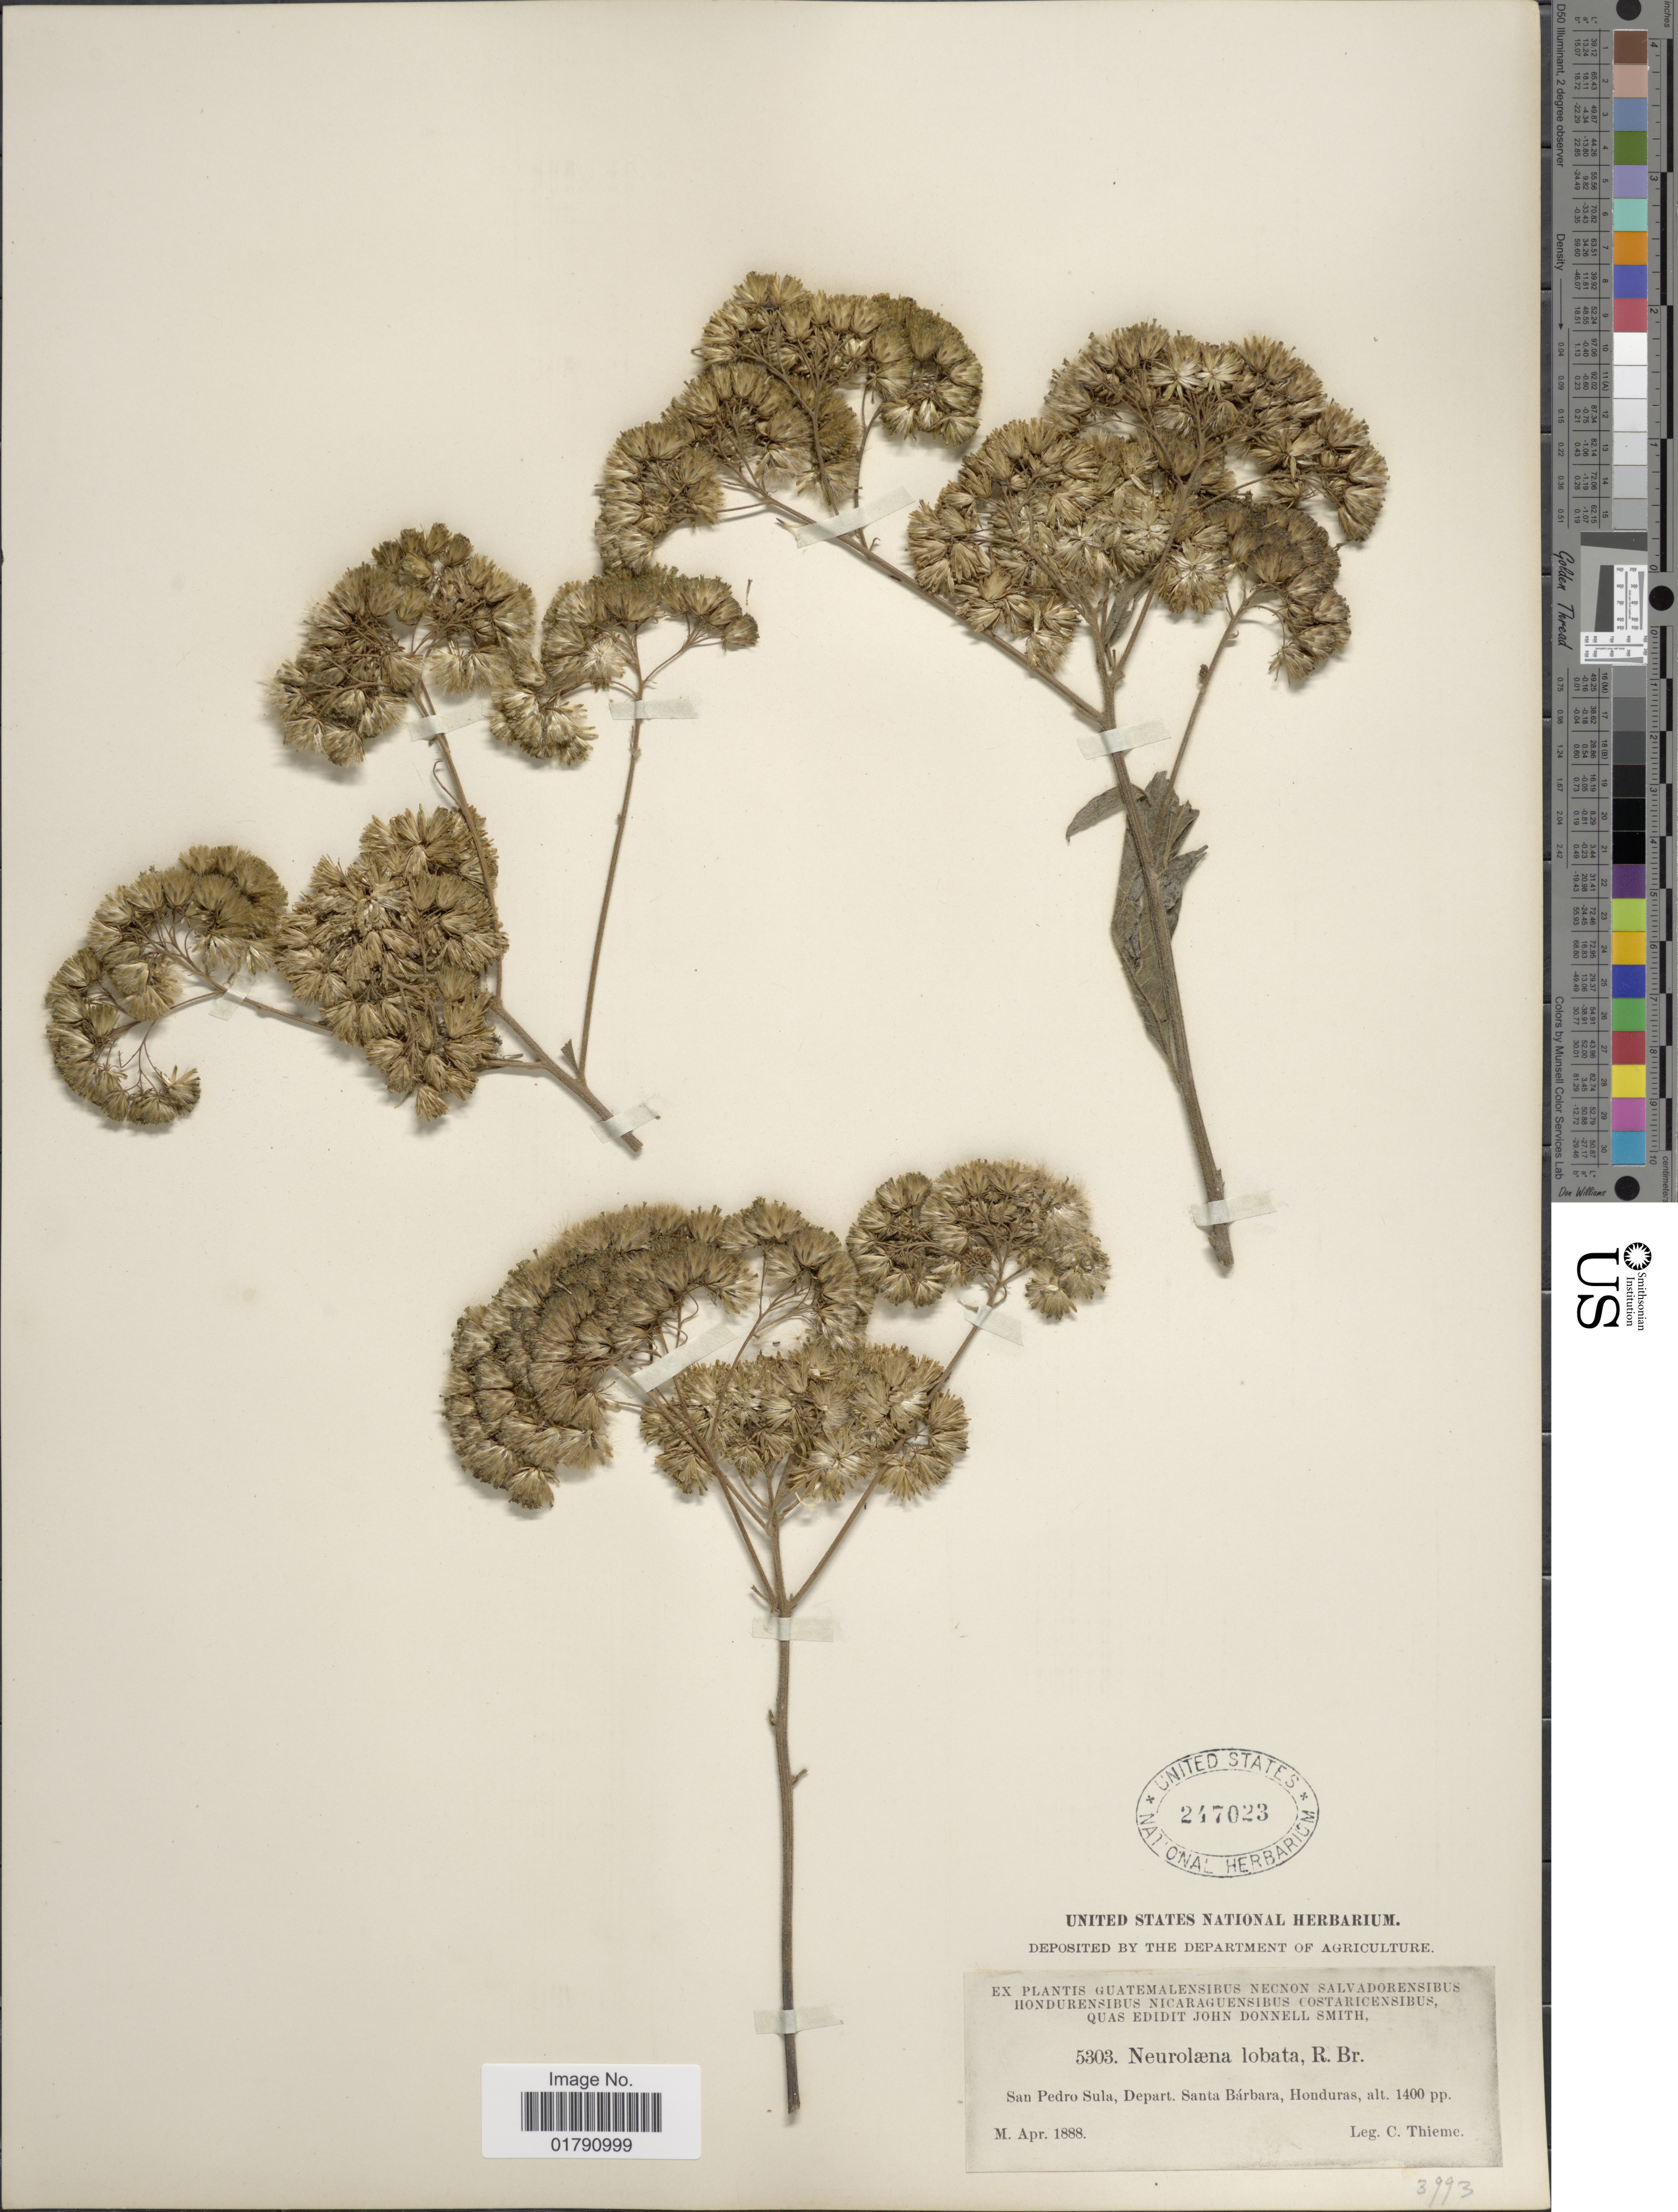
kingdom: Plantae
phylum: Tracheophyta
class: Magnoliopsida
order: Asterales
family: Asteraceae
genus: Neurolaena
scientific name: Neurolaena lobata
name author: (L.) R. Br. ex Cass.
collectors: C. Thieme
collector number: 5303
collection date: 1888-04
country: Honduras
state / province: Santa Bárbara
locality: San Pedro Sula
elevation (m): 427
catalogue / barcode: US 247023